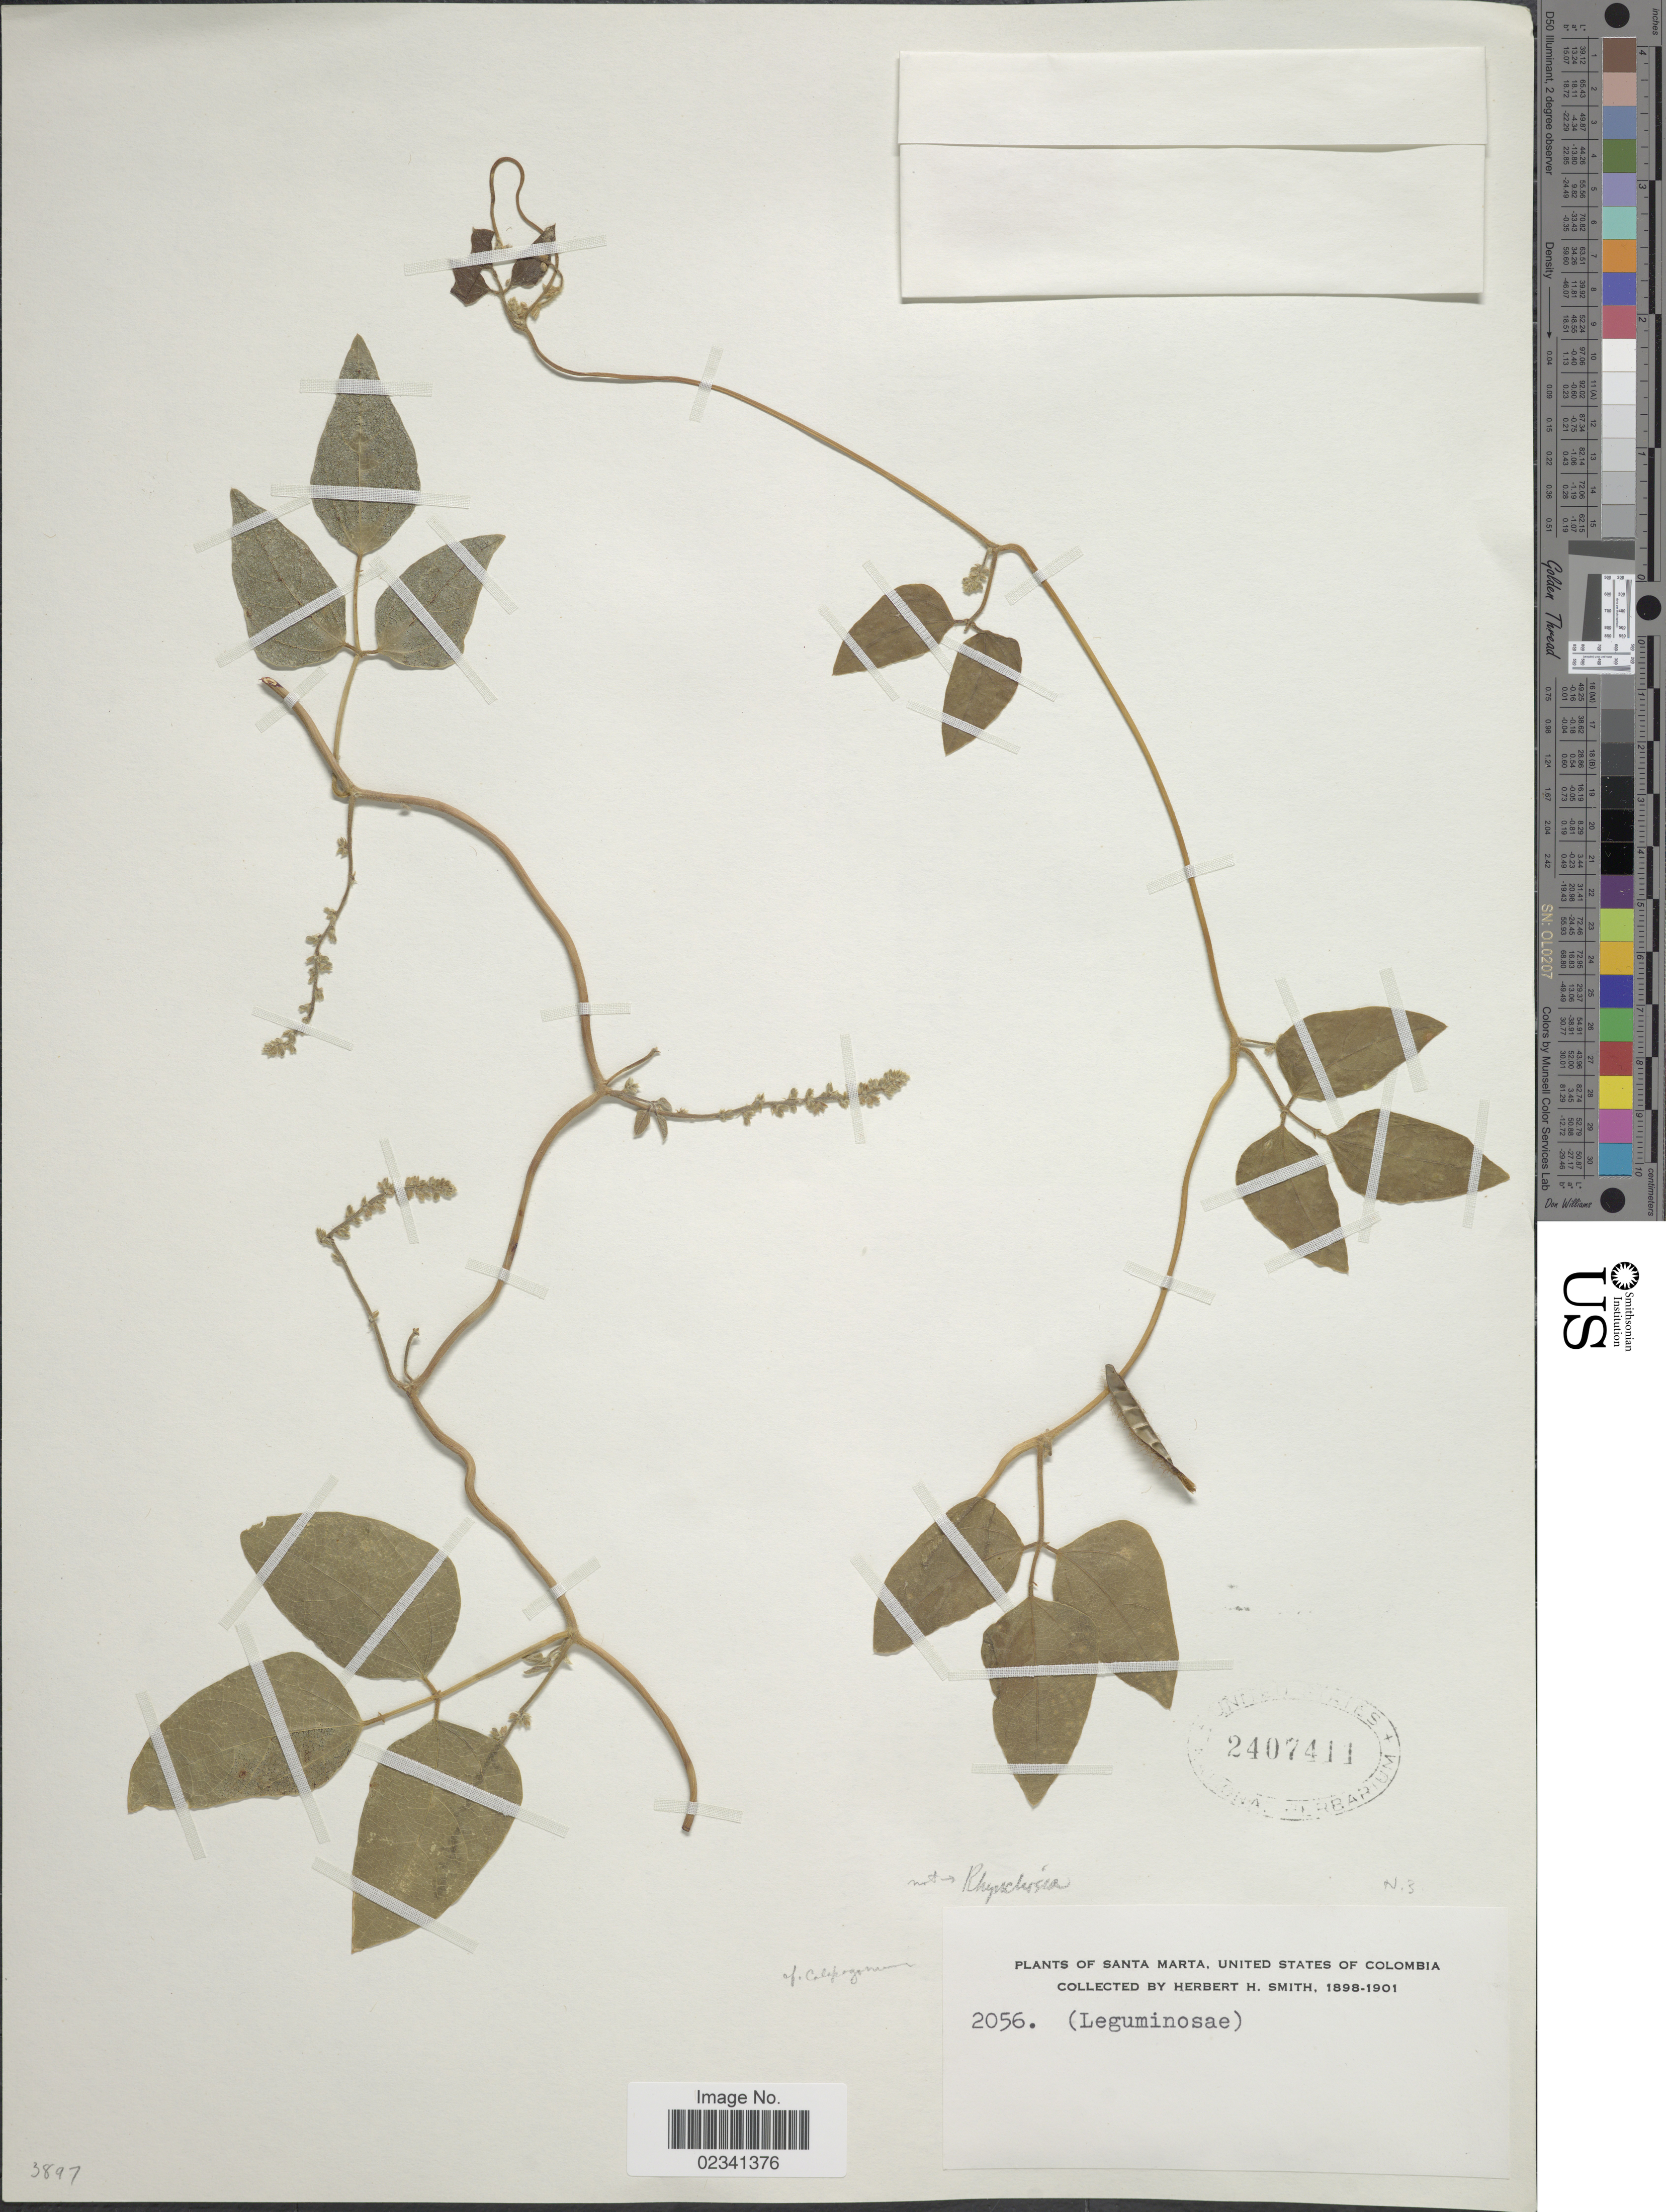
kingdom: Plantae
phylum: Tracheophyta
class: Magnoliopsida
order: Fabales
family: Fabaceae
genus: Calopogonium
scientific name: Calopogonium mucunoides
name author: Desv.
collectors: Herbert H. Smith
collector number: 2056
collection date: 1898/1901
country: Colombia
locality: Santa Marta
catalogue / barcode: US 2407411